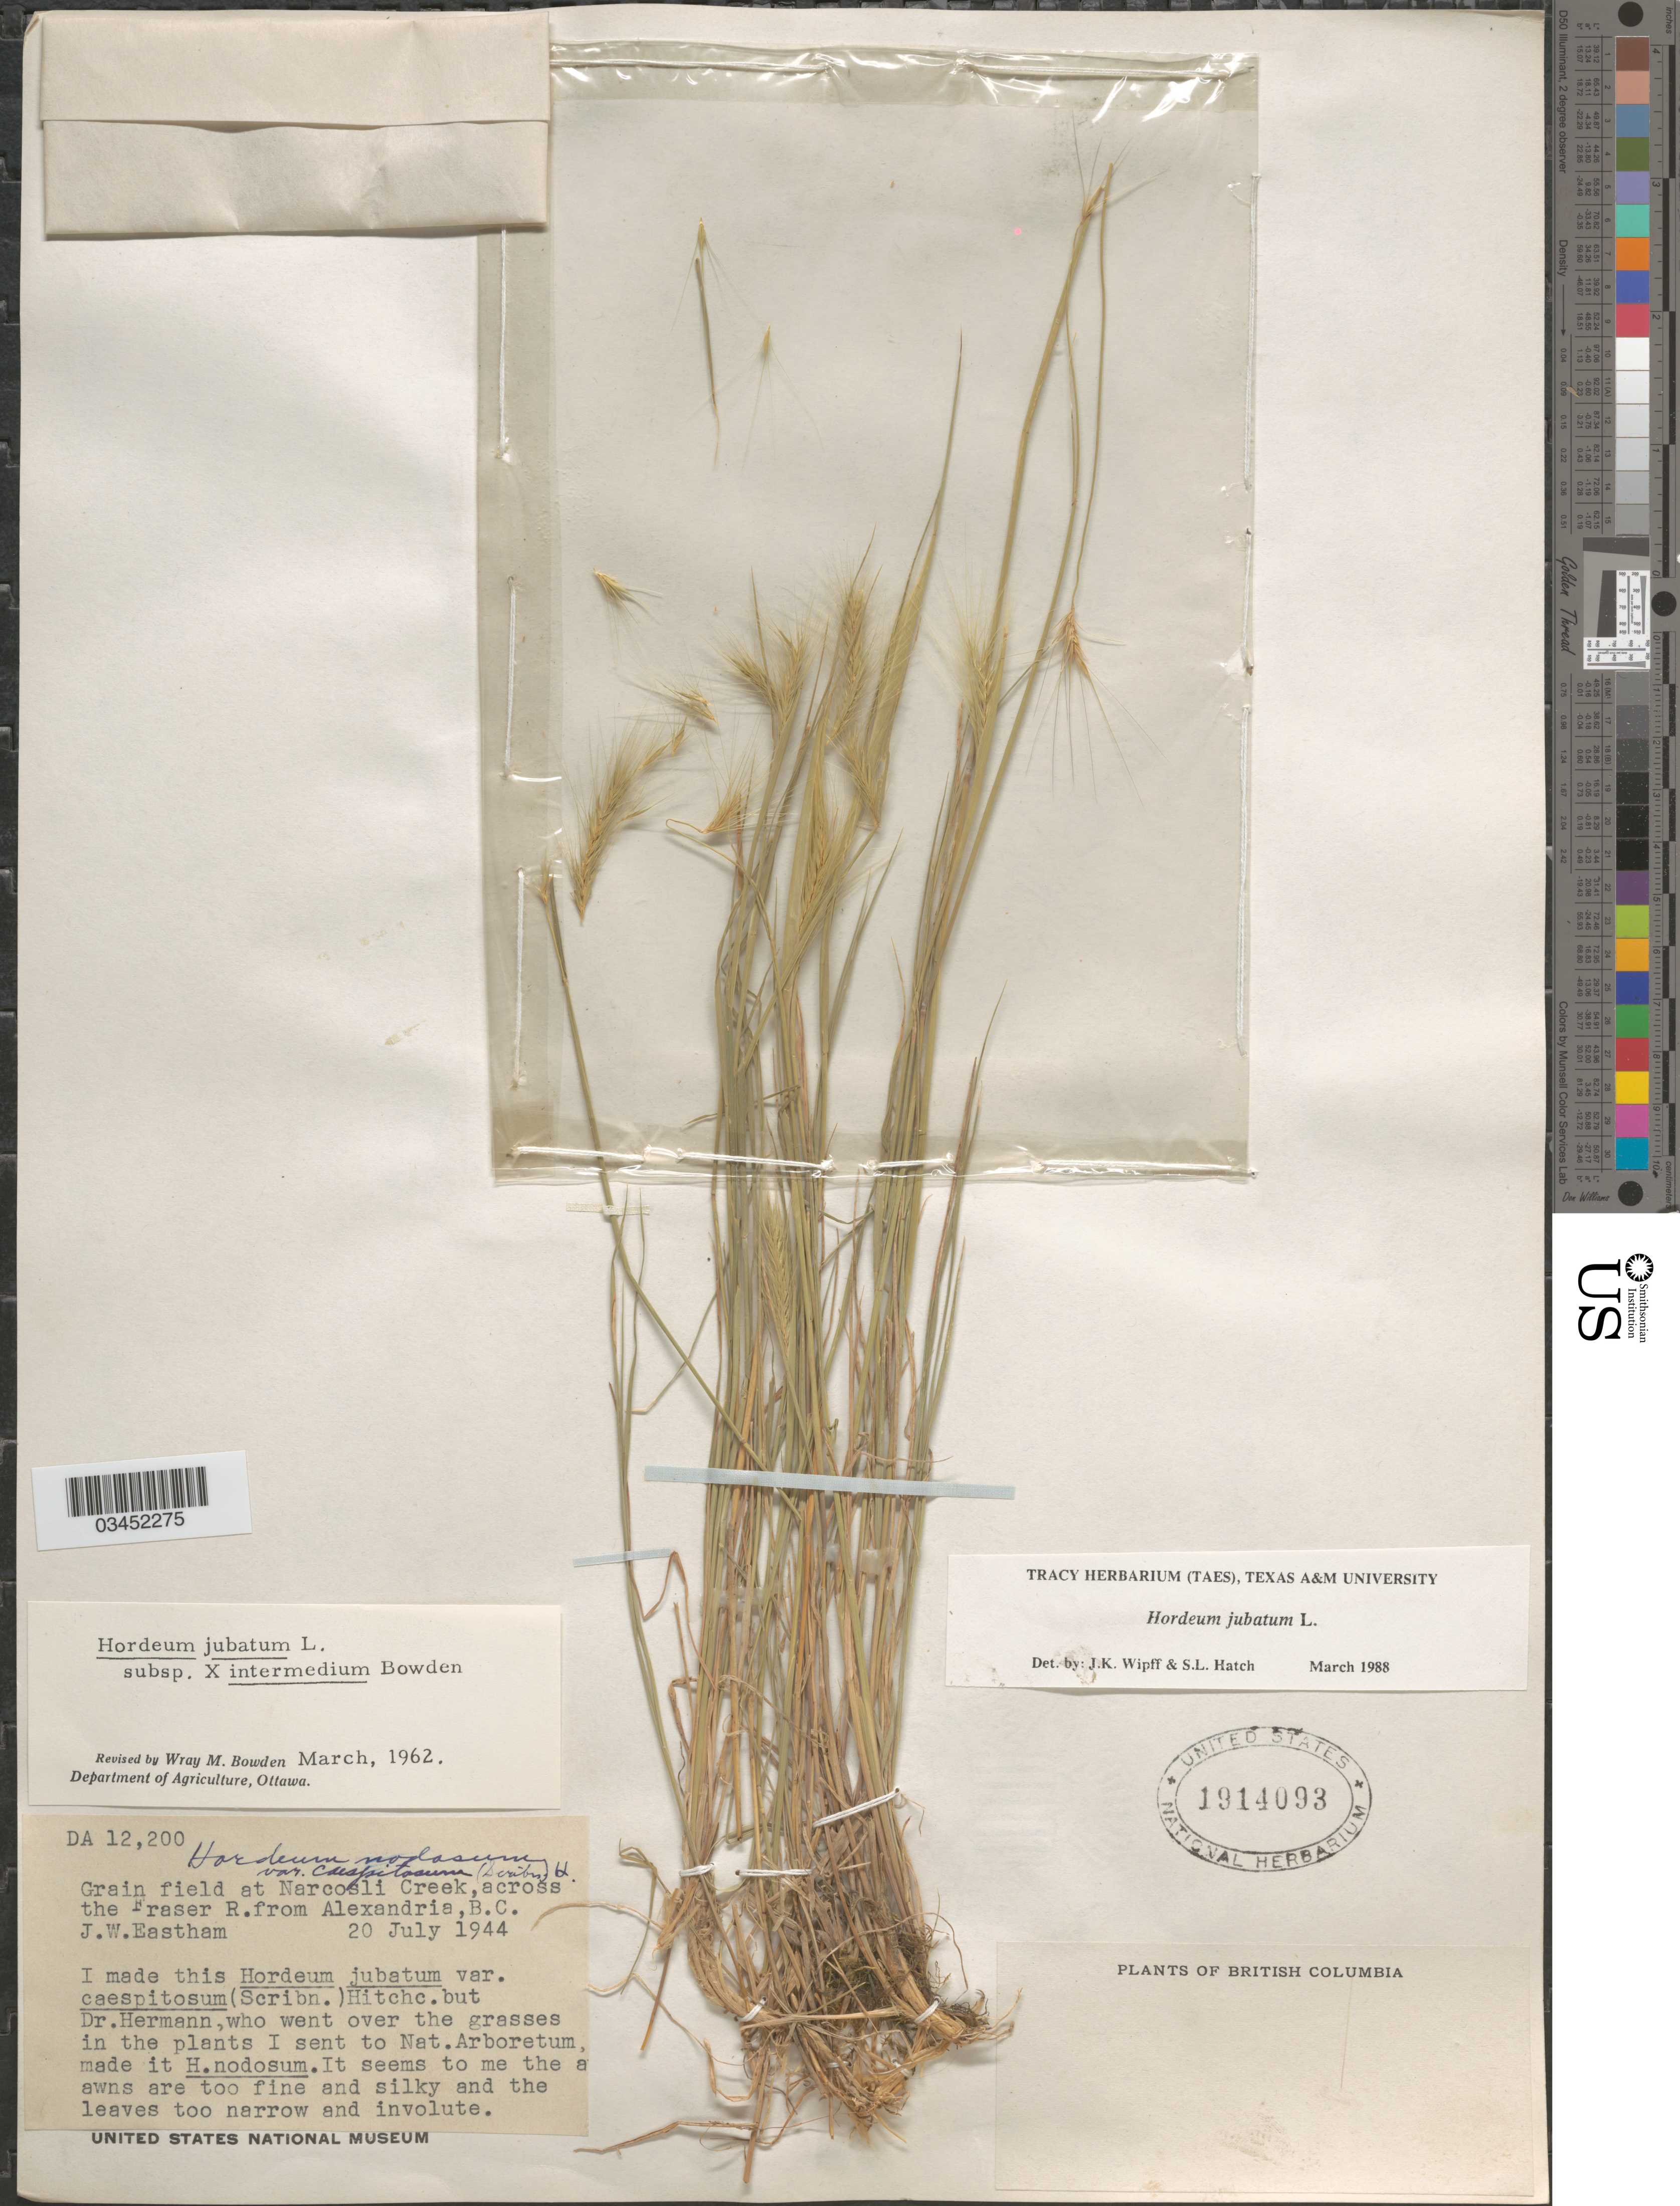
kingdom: Plantae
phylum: Tracheophyta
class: Liliopsida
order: Poales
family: Poaceae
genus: Hordeum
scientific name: Hordeum jubatum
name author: L.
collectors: J. Eastham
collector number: DA12200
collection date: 1944-07-20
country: Canada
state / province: British Columbia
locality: Grain field at Narcosli Creek, across the Fraser R. from Alexandria.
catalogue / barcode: US 1914093